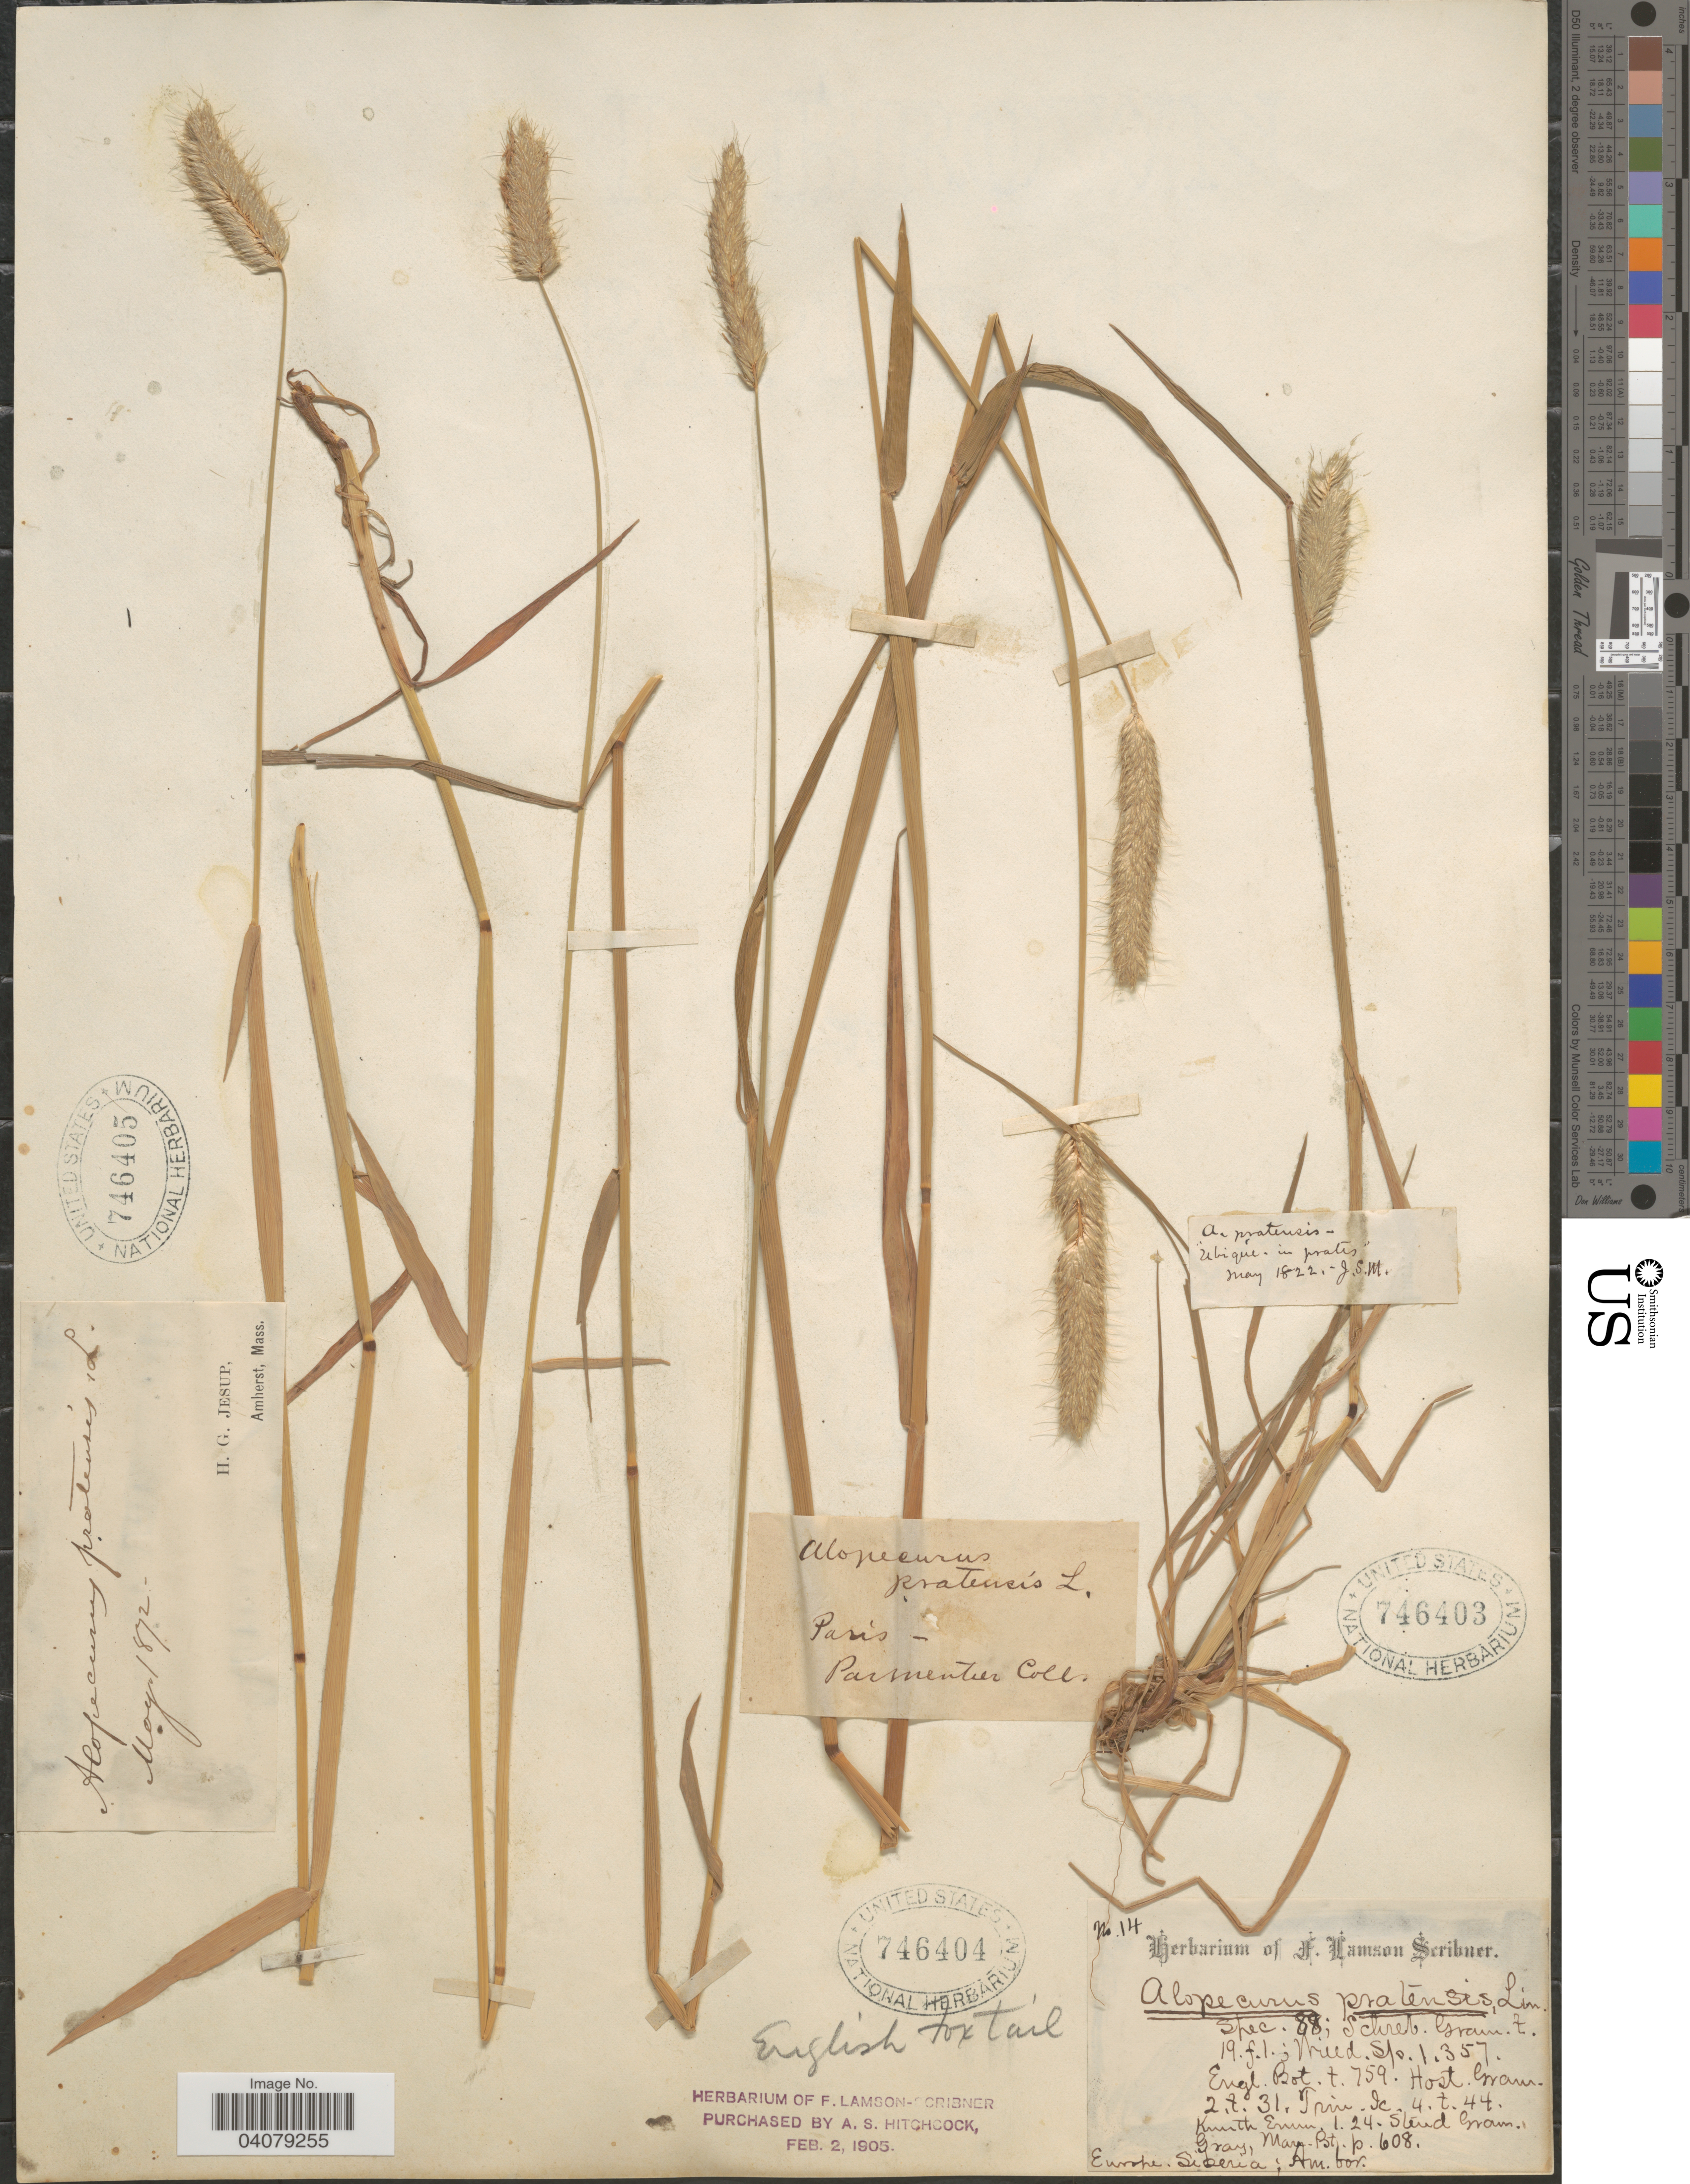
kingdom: Plantae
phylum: Tracheophyta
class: Liliopsida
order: Poales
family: Poaceae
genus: Alopecurus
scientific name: Alopecurus pratensis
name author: L.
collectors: -- Parmentier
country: France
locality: Paris.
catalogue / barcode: US 746403-2